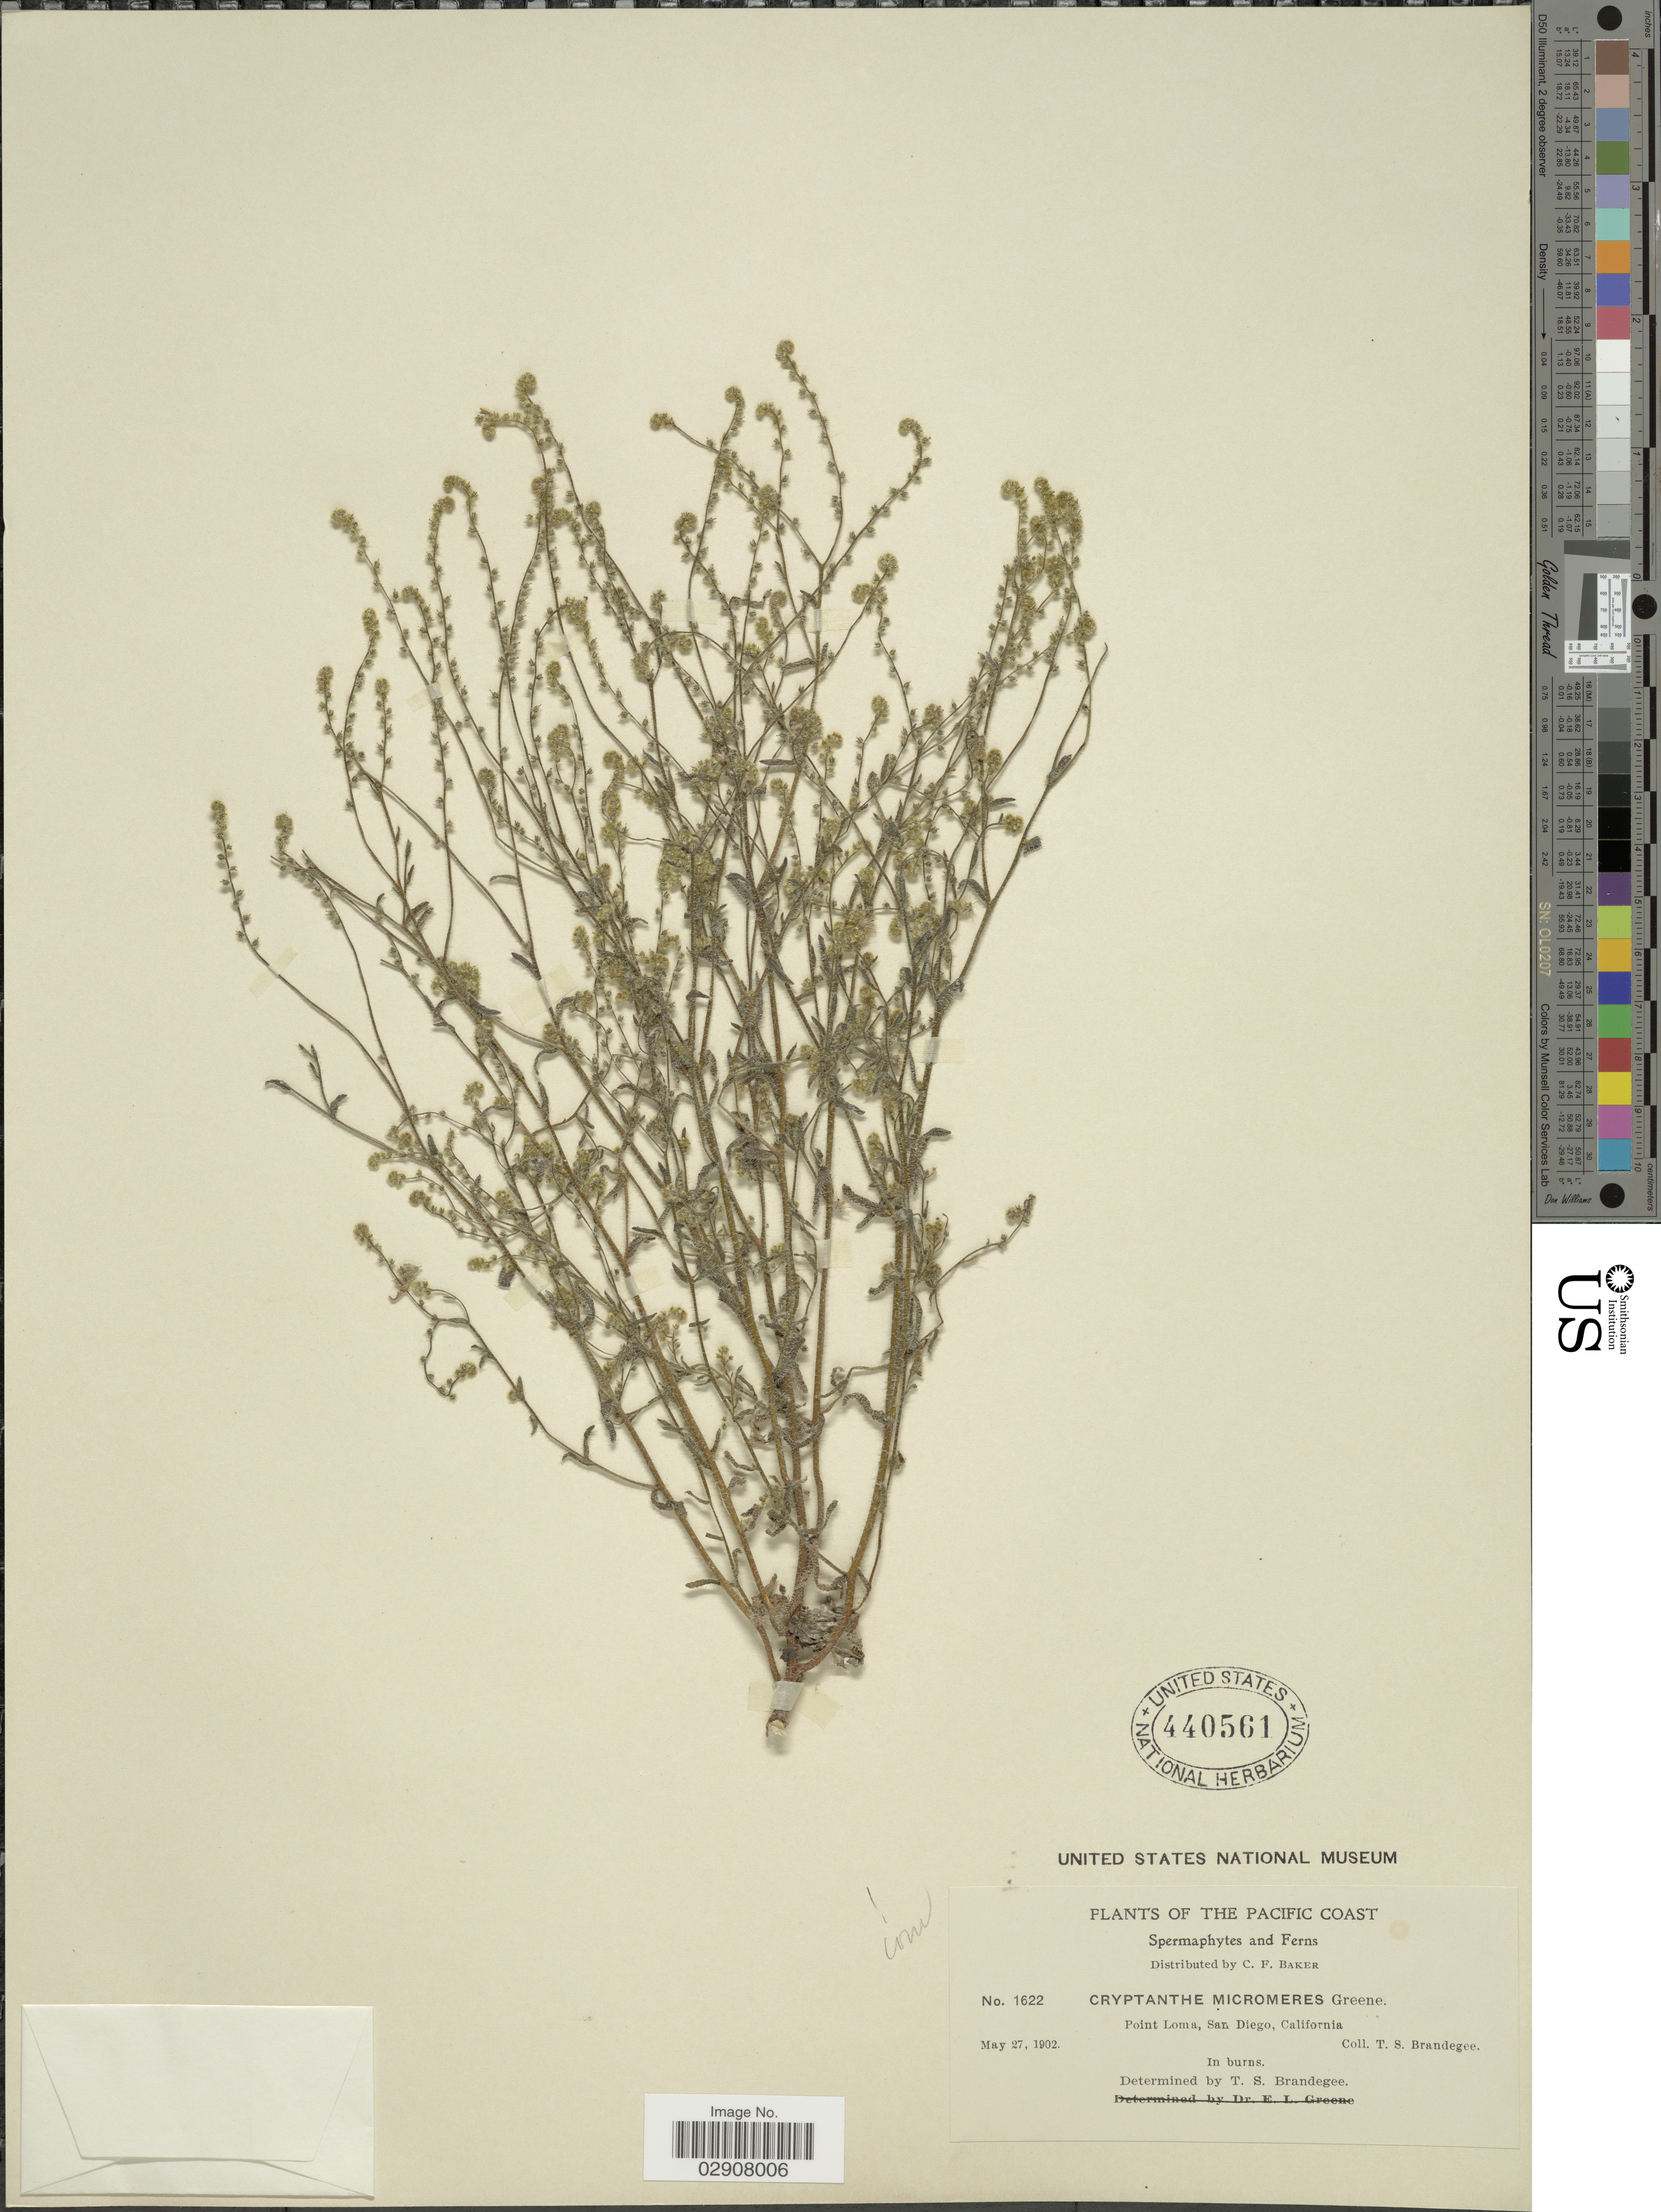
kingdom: Plantae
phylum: Tracheophyta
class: Magnoliopsida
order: Boraginales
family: Boraginaceae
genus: Cryptantha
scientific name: Cryptantha micromeres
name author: (A. Gray) S.W. Greene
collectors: T. S. Brandegee (herbarium)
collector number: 1622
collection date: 1902-05-27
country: United States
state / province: California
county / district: San Diego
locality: The Pacific Coast, Point Loma, San Diego.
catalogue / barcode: US 440561